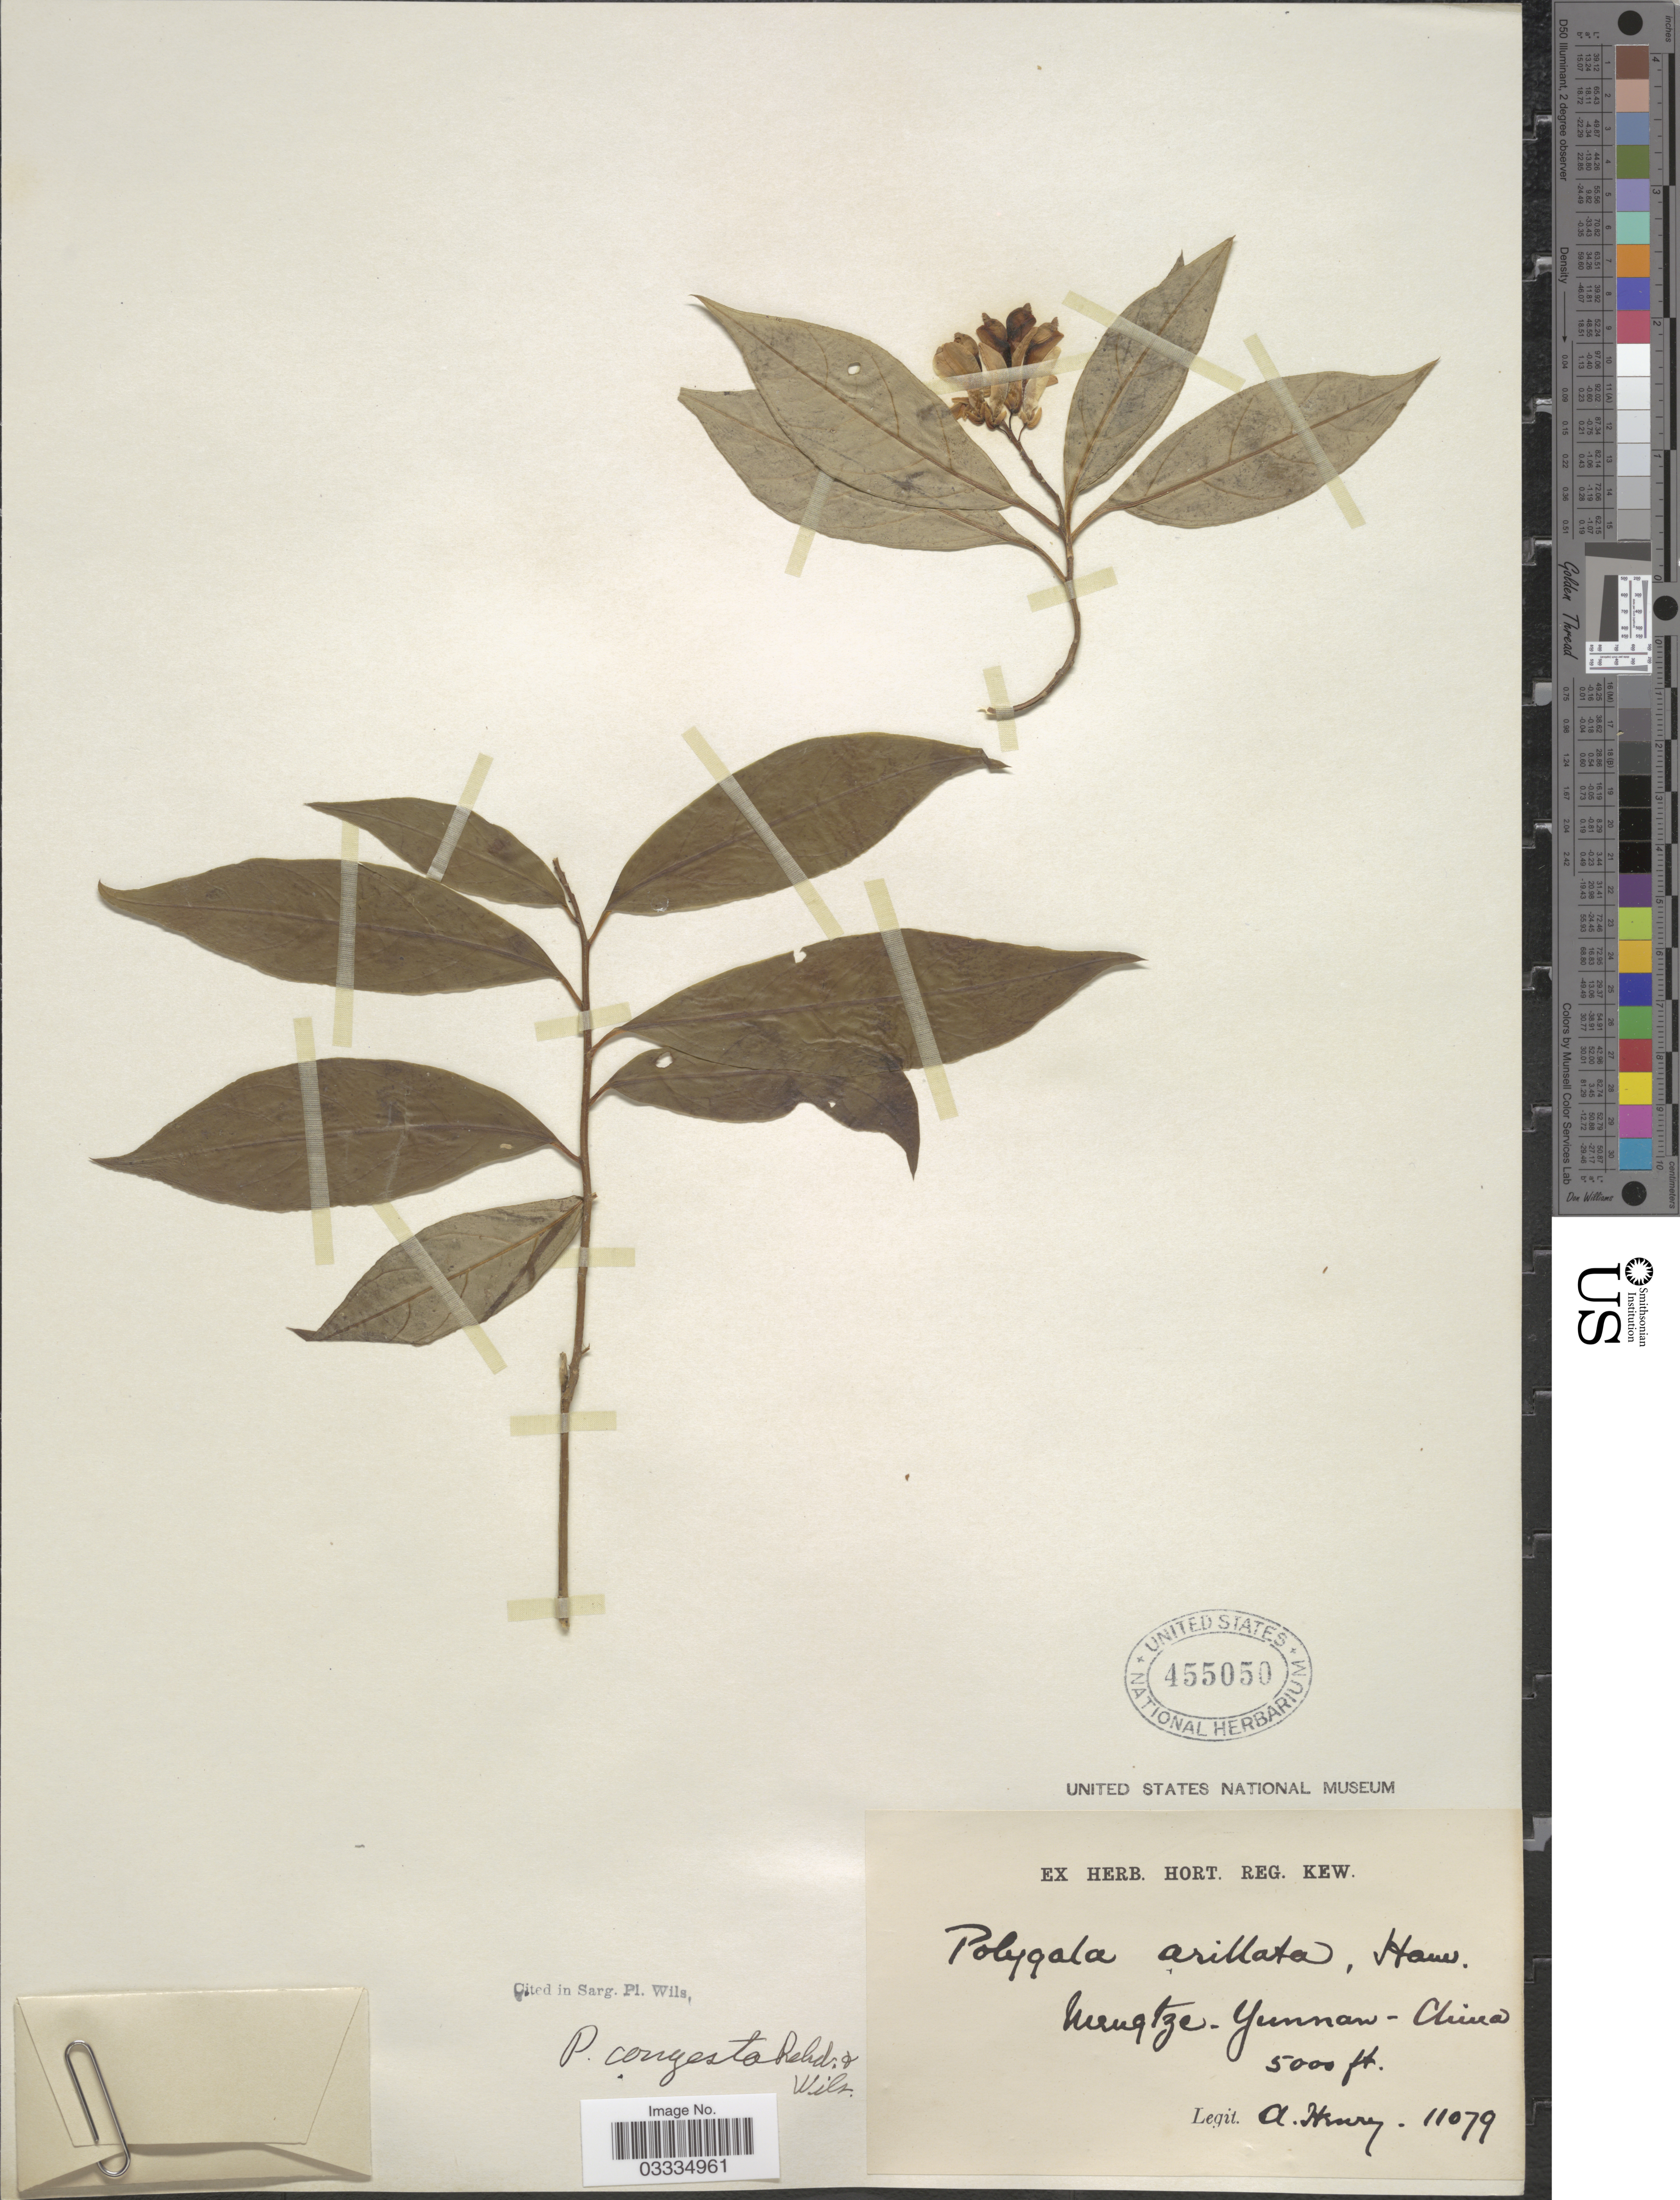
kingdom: Plantae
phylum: Tracheophyta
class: Magnoliopsida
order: Fabales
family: Polygalaceae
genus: Polygala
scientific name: Polygala congesta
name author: Rehder & E.H. Wilson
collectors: A. Henry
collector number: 11079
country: China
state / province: Yunnan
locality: Mengtze.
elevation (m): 1524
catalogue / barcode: US 455050